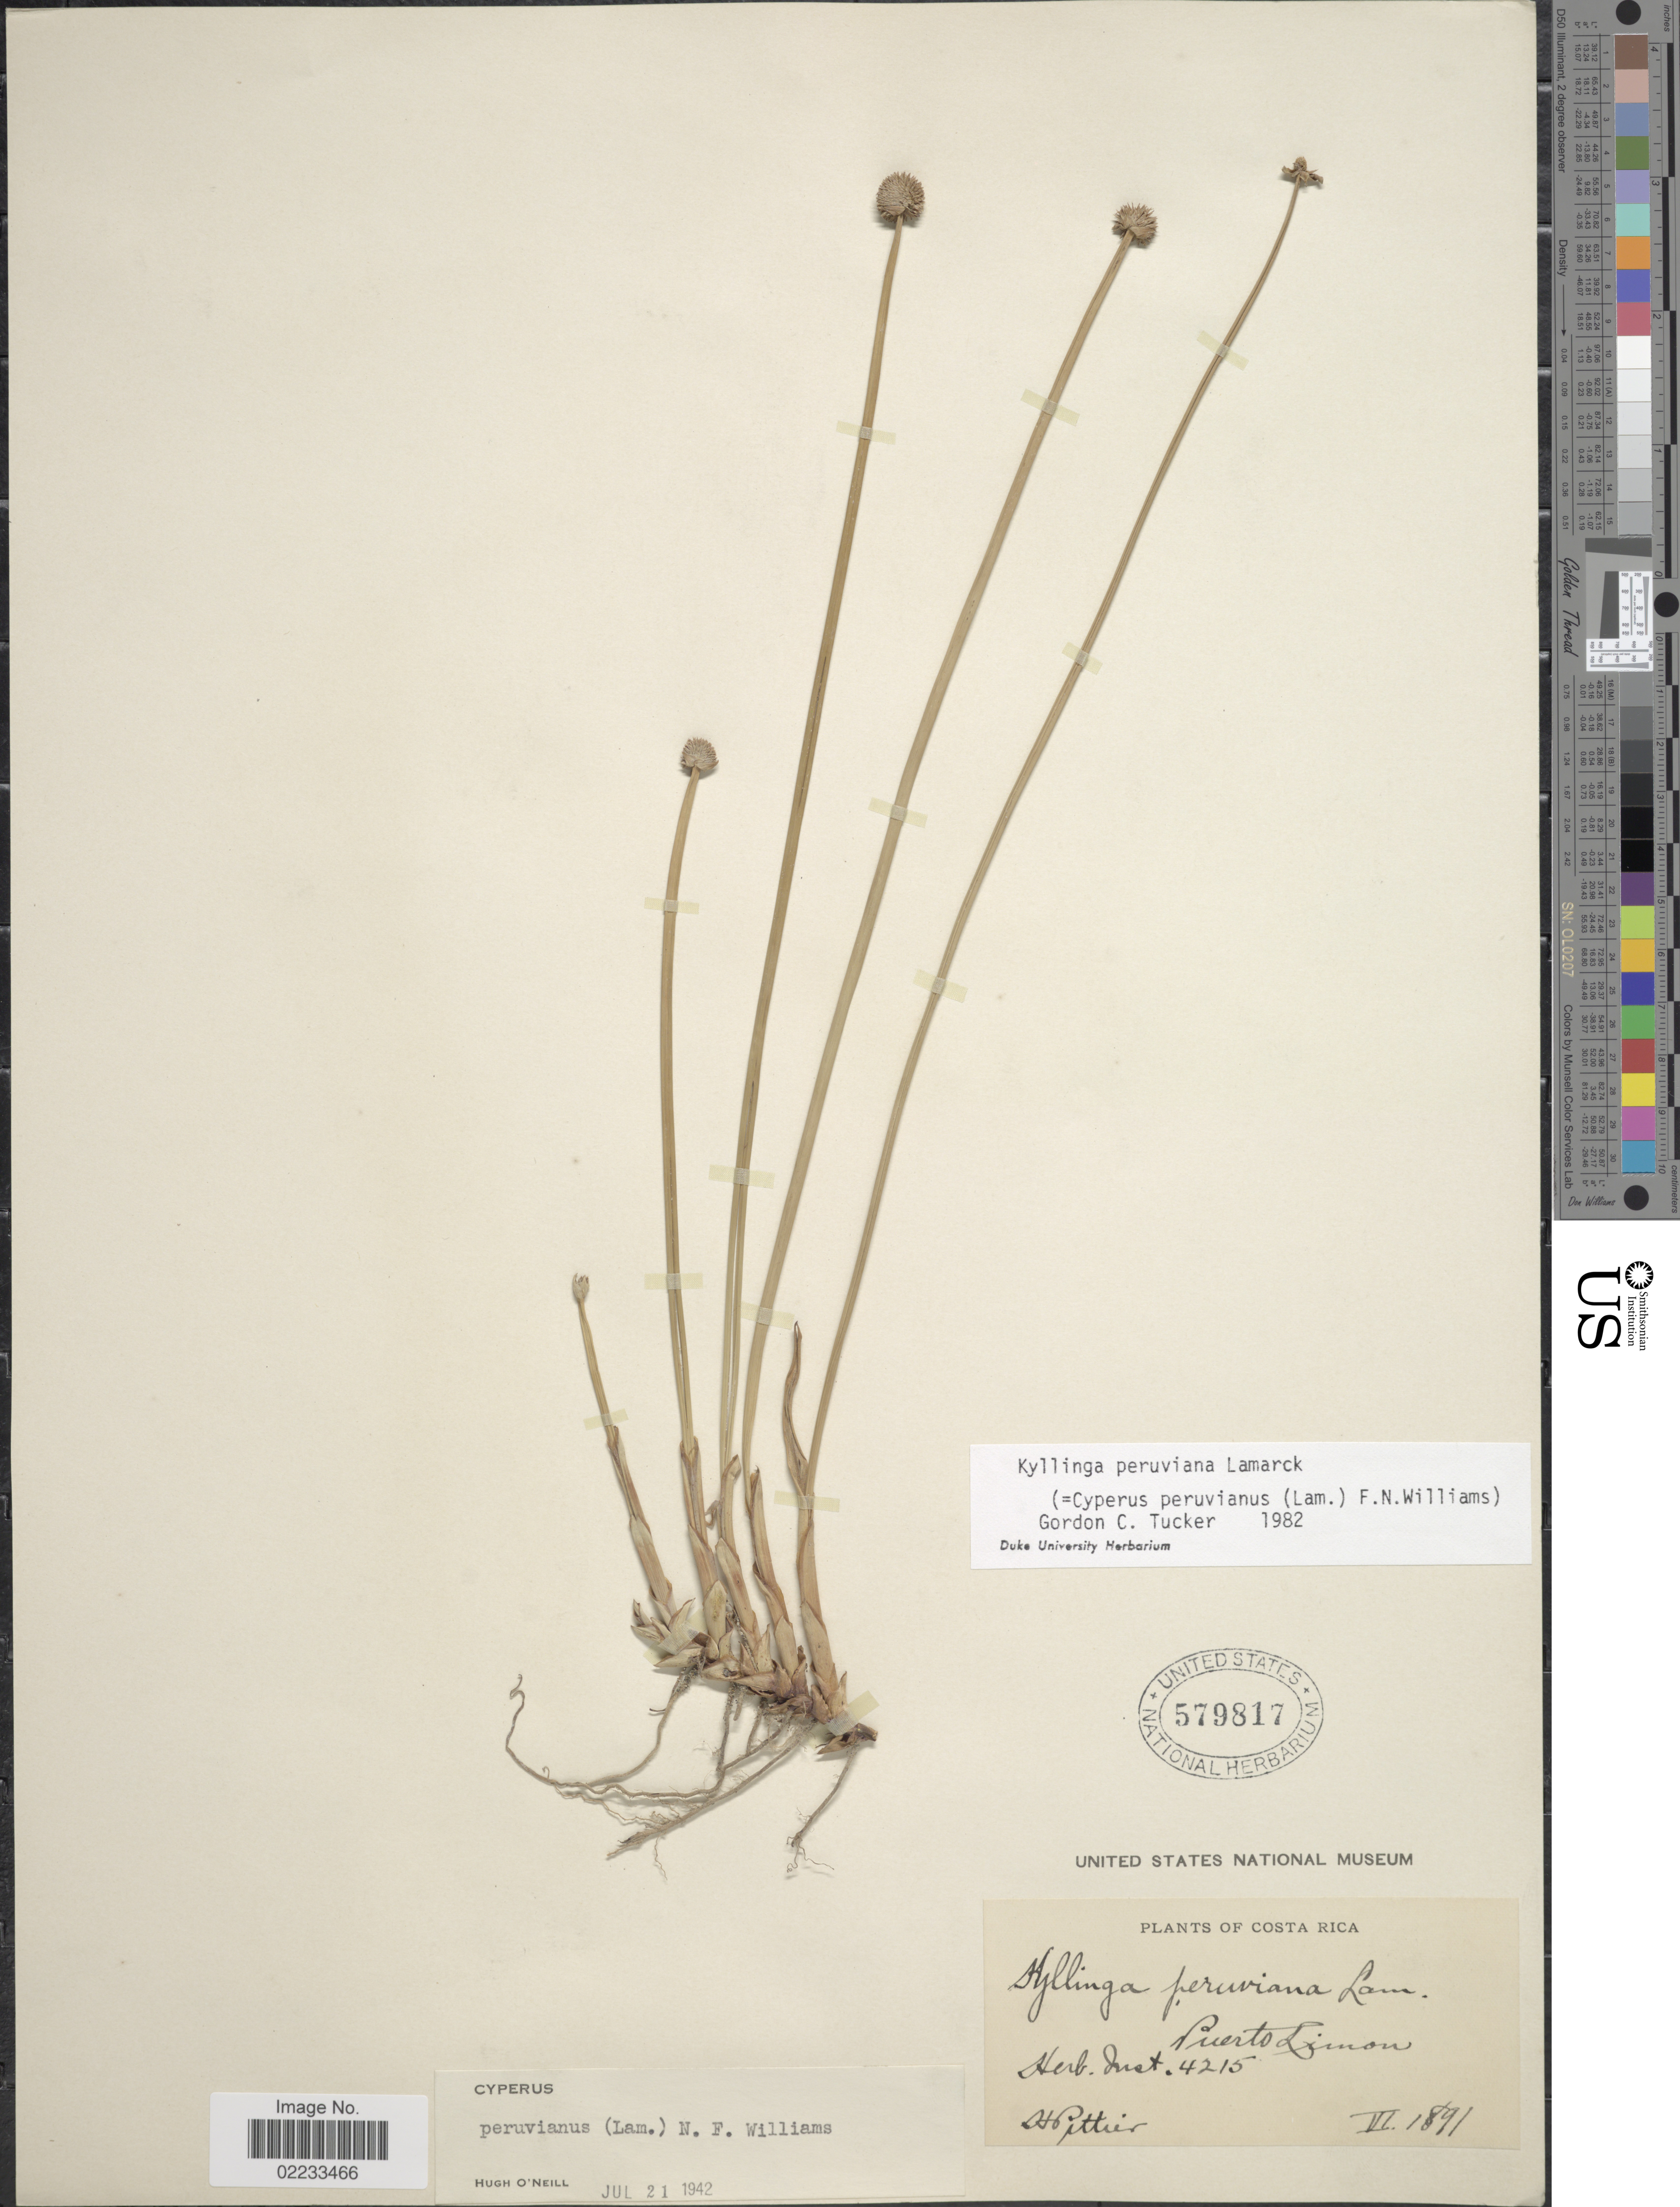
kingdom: Plantae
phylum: Tracheophyta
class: Liliopsida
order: Poales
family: Cyperaceae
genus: Cyperus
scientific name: Cyperus tibialis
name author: (Poit. ex Ledeb.) Govaerts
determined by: Strong, Mark T., (BOT), Smithsonian Institution - National Museum of Natural History (UNITED STATES)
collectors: H. F. Pittier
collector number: Herb. Inst. 4215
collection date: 1891-06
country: Costa Rica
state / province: Limón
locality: Puerto Limon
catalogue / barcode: US 579817